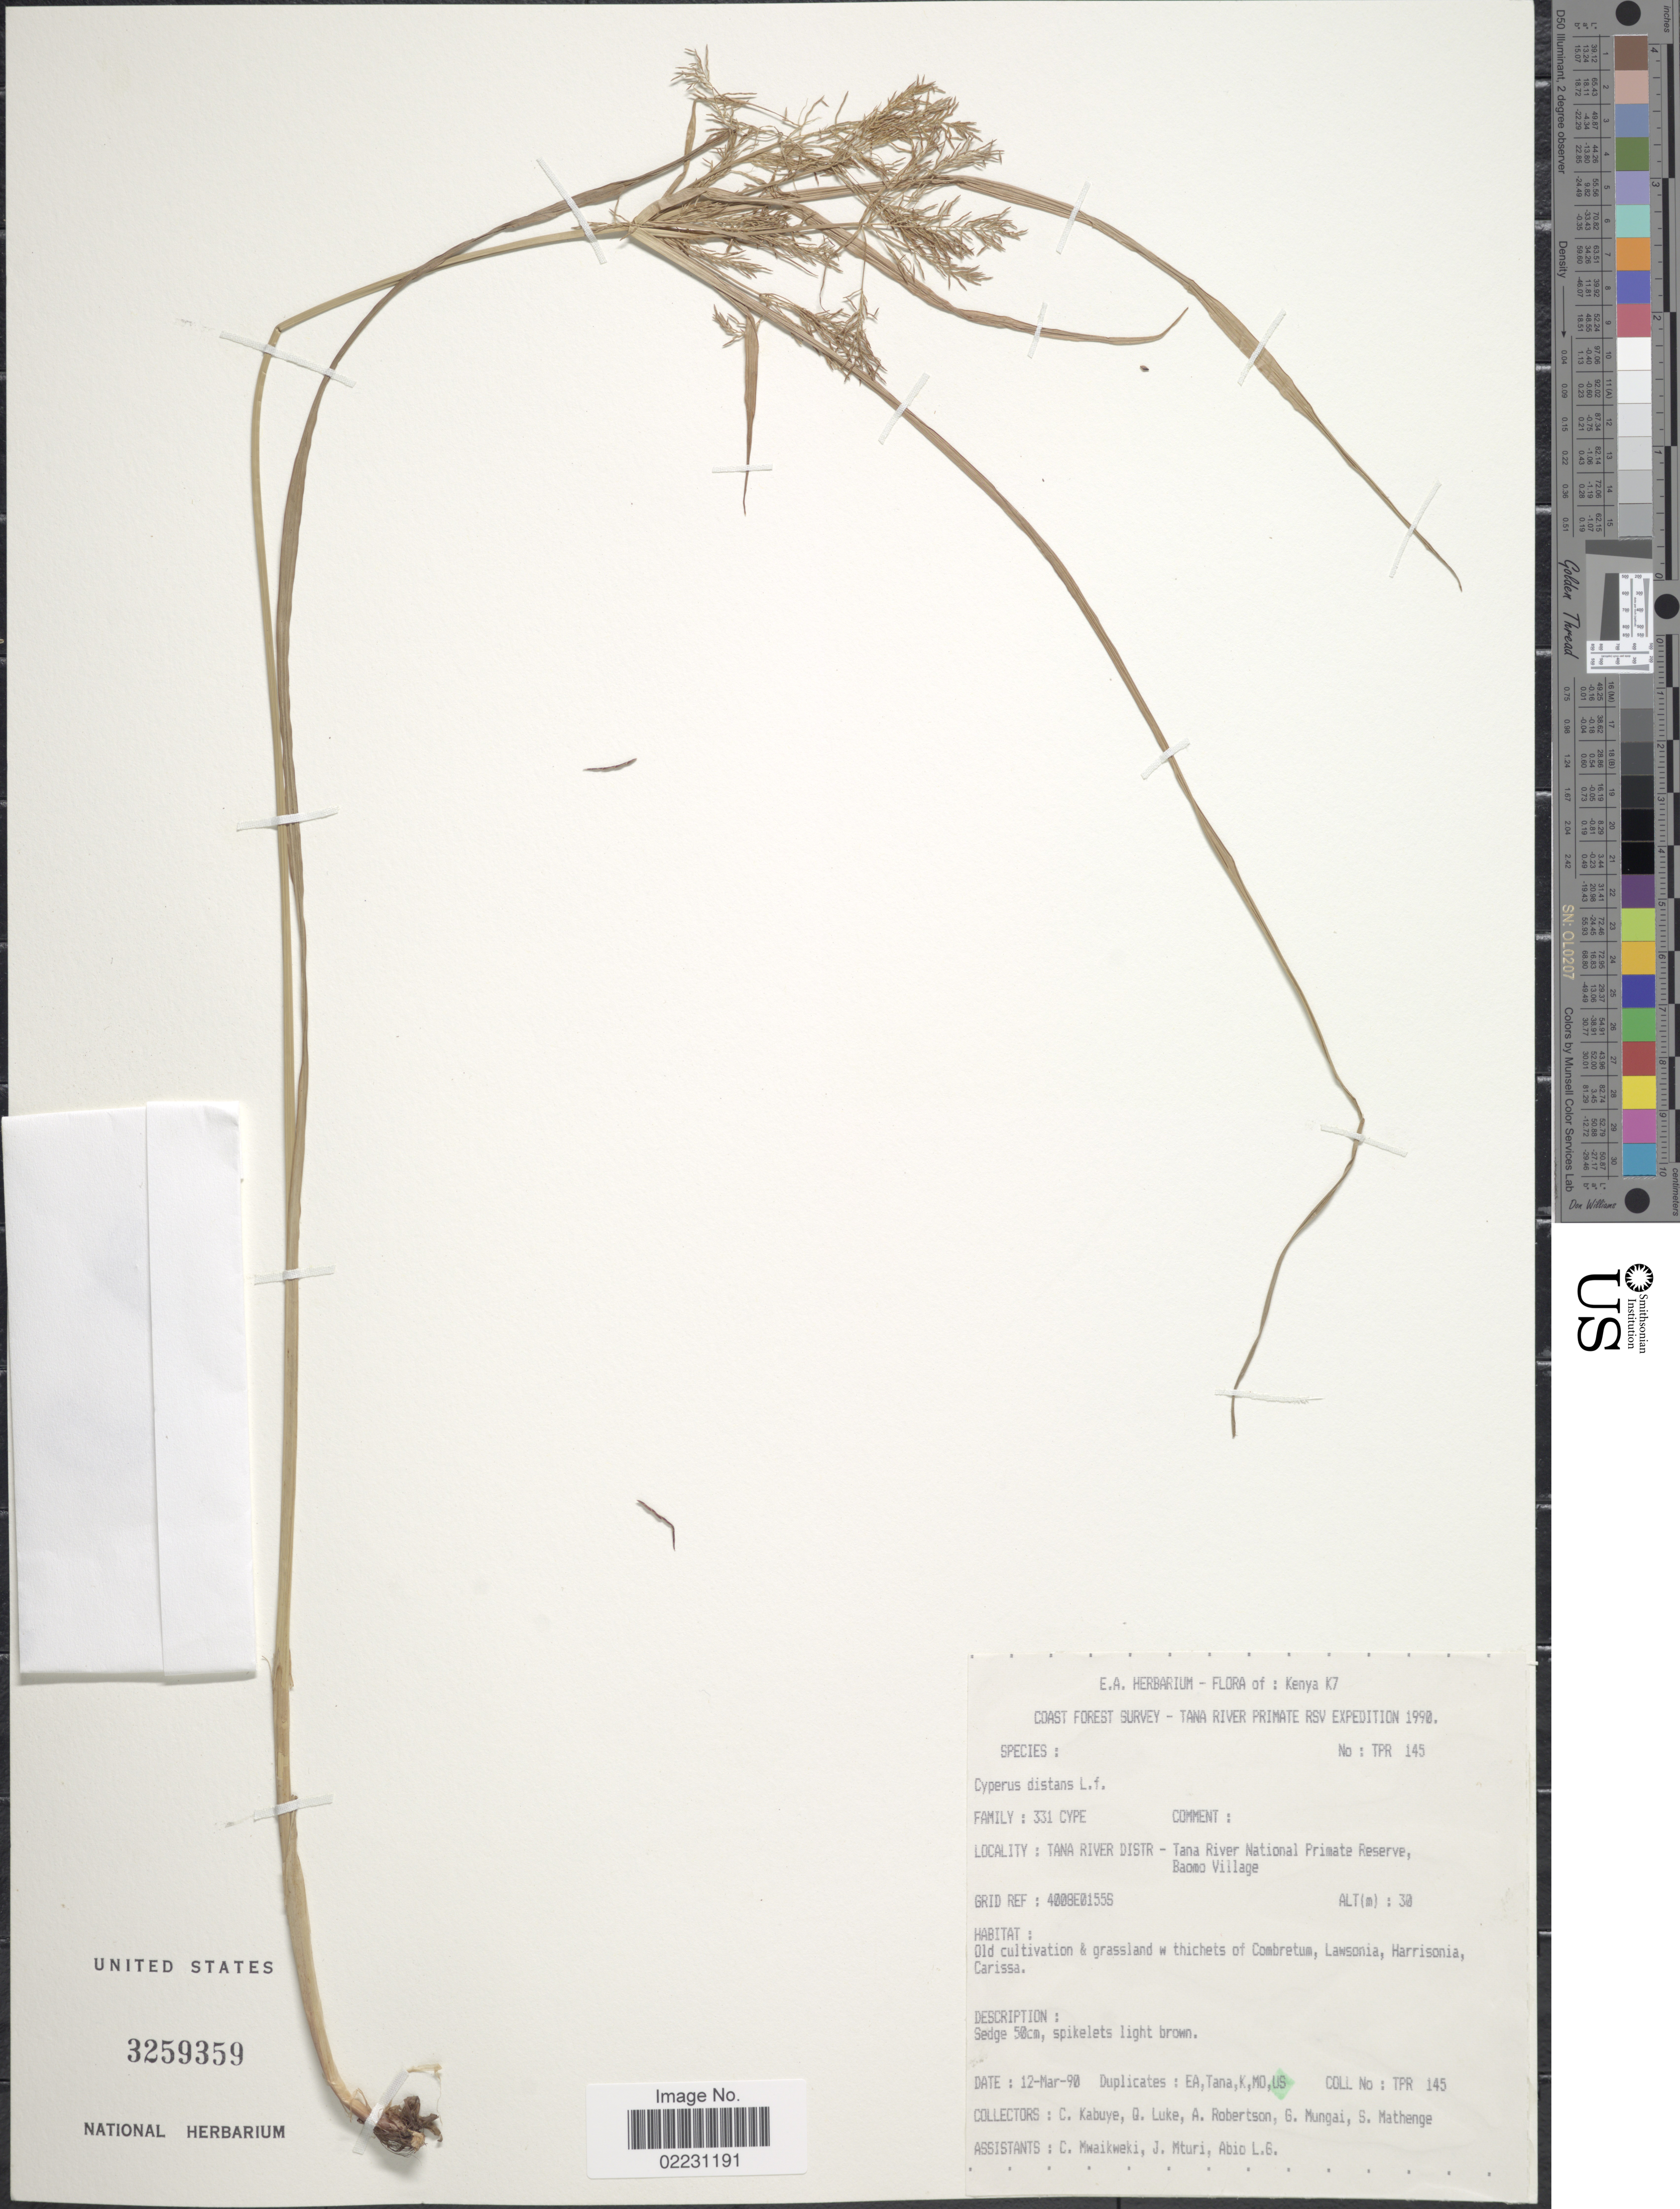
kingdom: Plantae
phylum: Tracheophyta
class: Liliopsida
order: Poales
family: Cyperaceae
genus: Cyperus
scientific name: Cyperus distans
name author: L. f.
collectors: C. Kabuye, Q. Luke, A. Robertson, G. Mungai & et al.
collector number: TPR145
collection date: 1990-03-12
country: Kenya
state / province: Tana River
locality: Kenya K7. Coast Forest - Tana River Distr - Tana River National Primate Reserve, Baomo Village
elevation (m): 30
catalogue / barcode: US 3259359